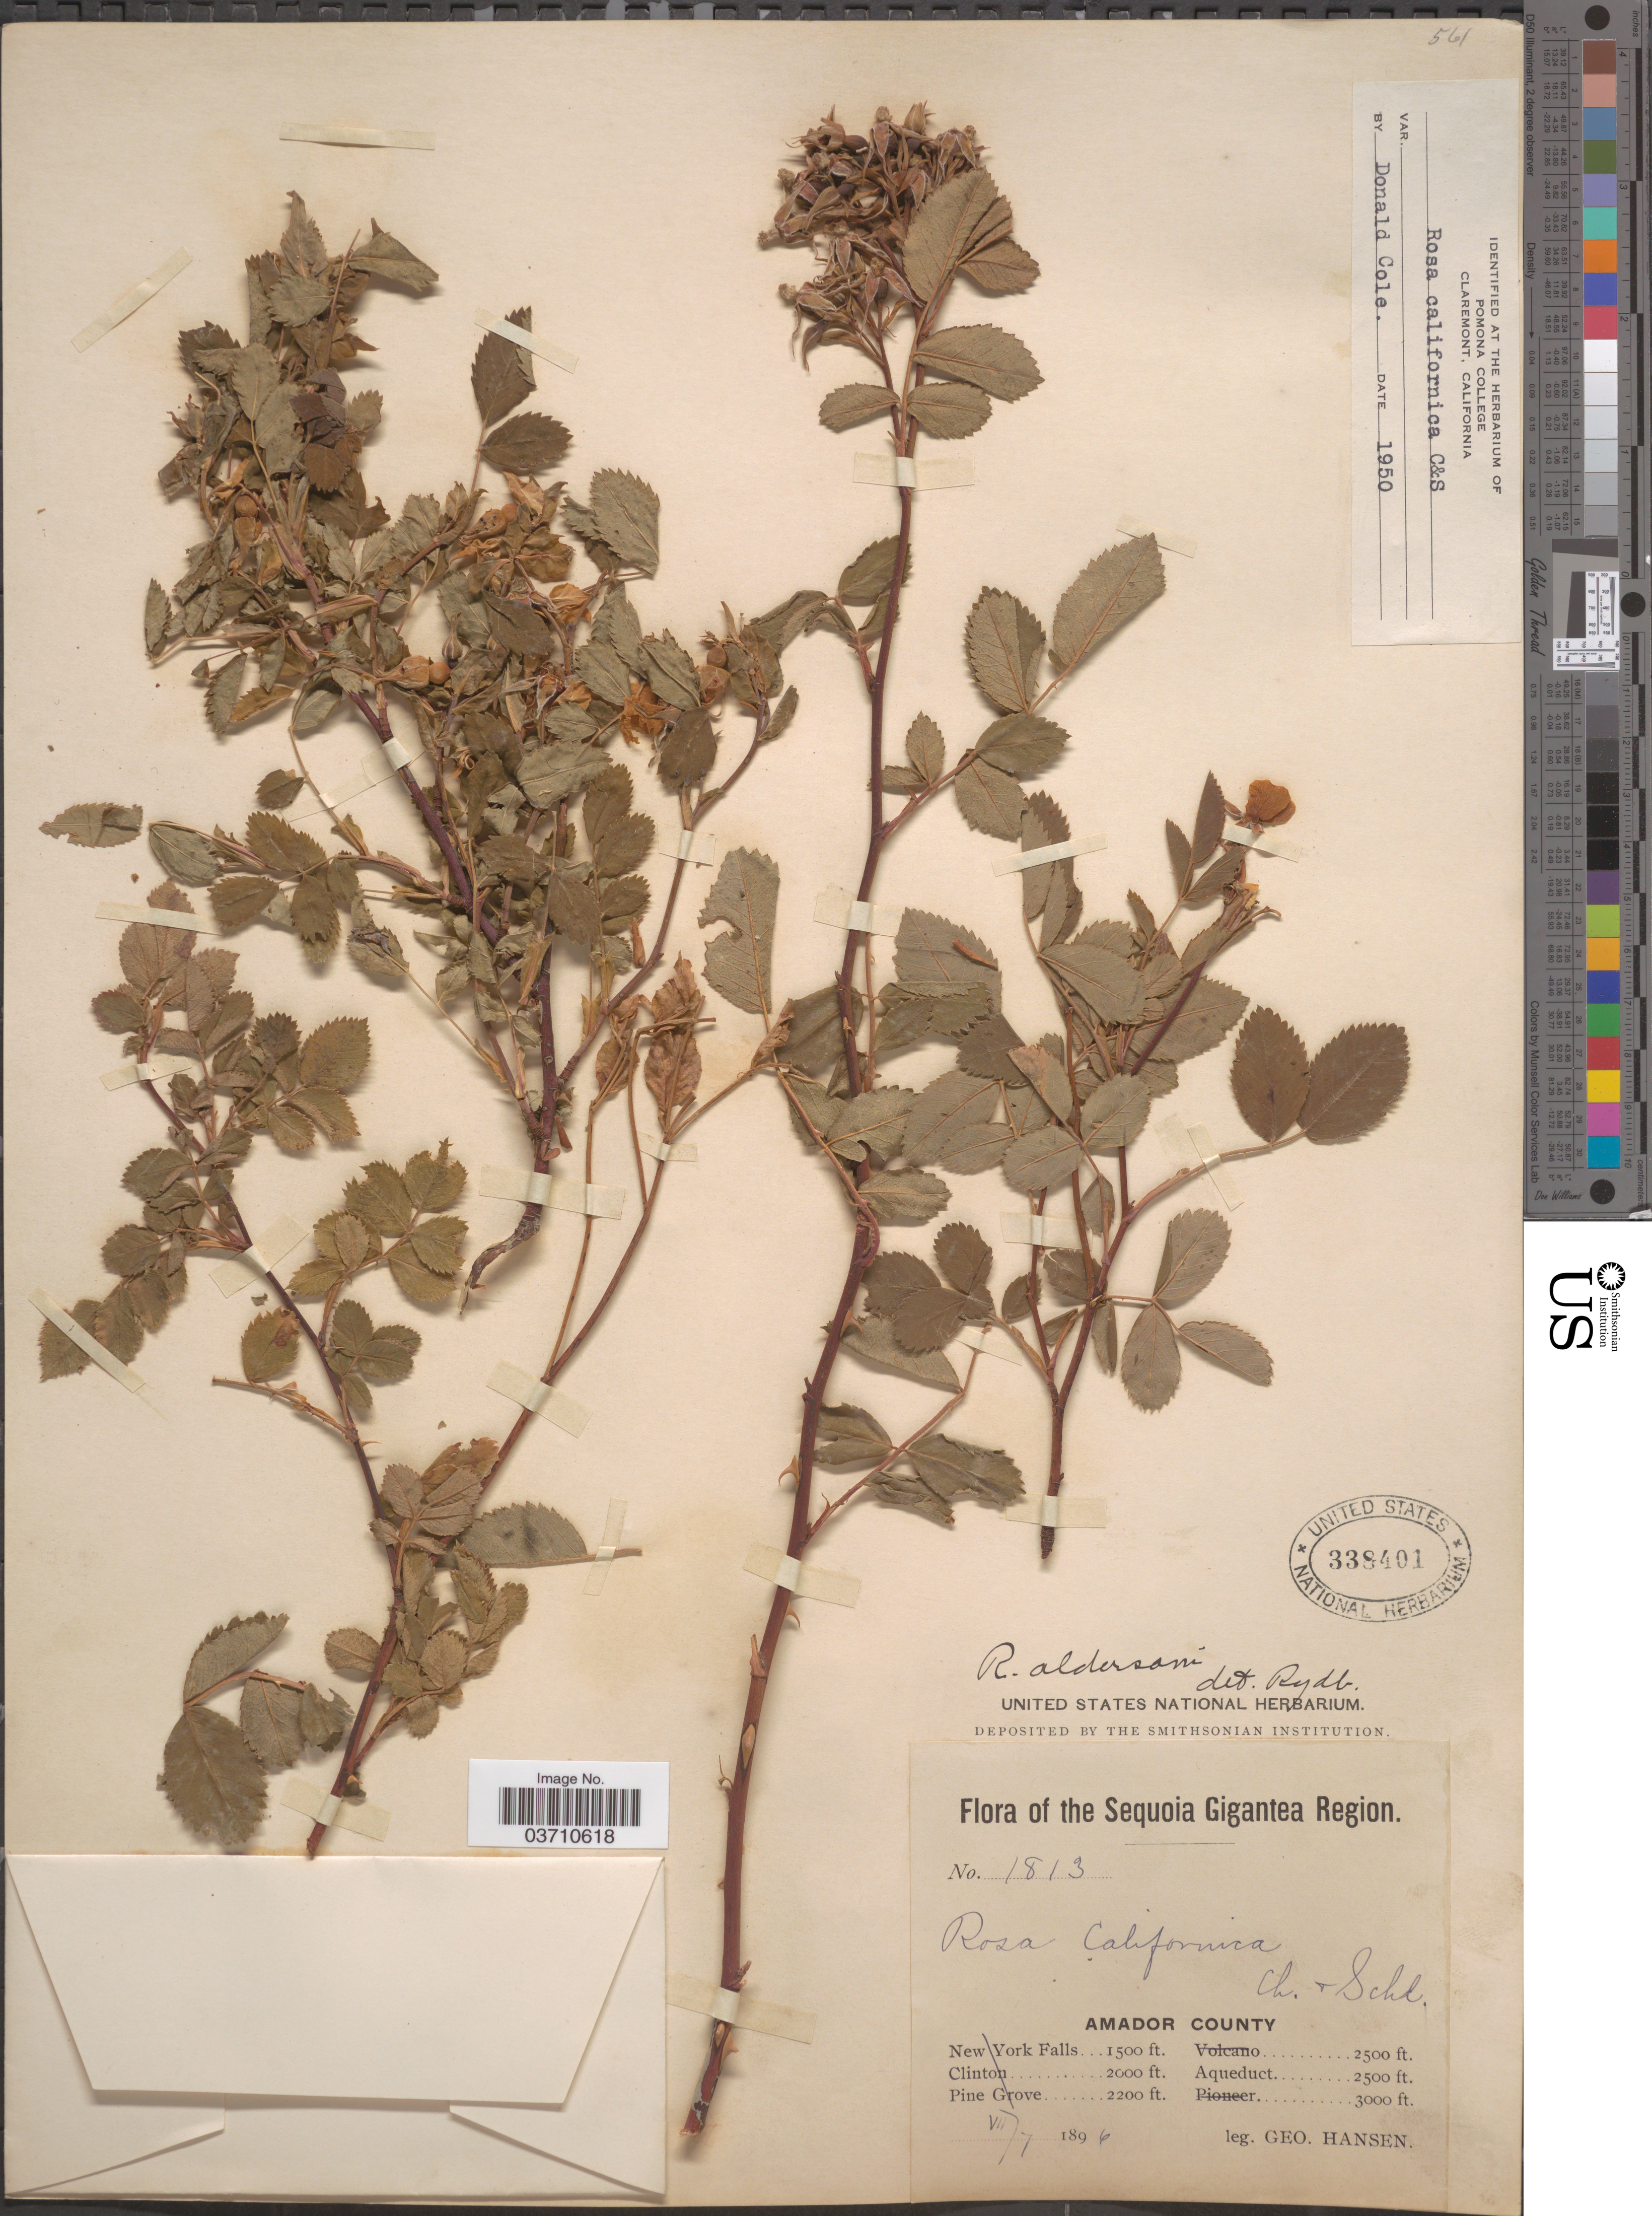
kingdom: Plantae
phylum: Tracheophyta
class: Magnoliopsida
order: Rosales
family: Rosaceae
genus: Rosa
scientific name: Rosa californica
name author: Cham. & Schltdl.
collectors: G. Hansen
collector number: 1813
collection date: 1896-07-07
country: United States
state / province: California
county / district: Amador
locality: The Sequoia Gigantea Region. Amador County. Aqueduct.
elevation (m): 762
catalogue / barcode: US 338401